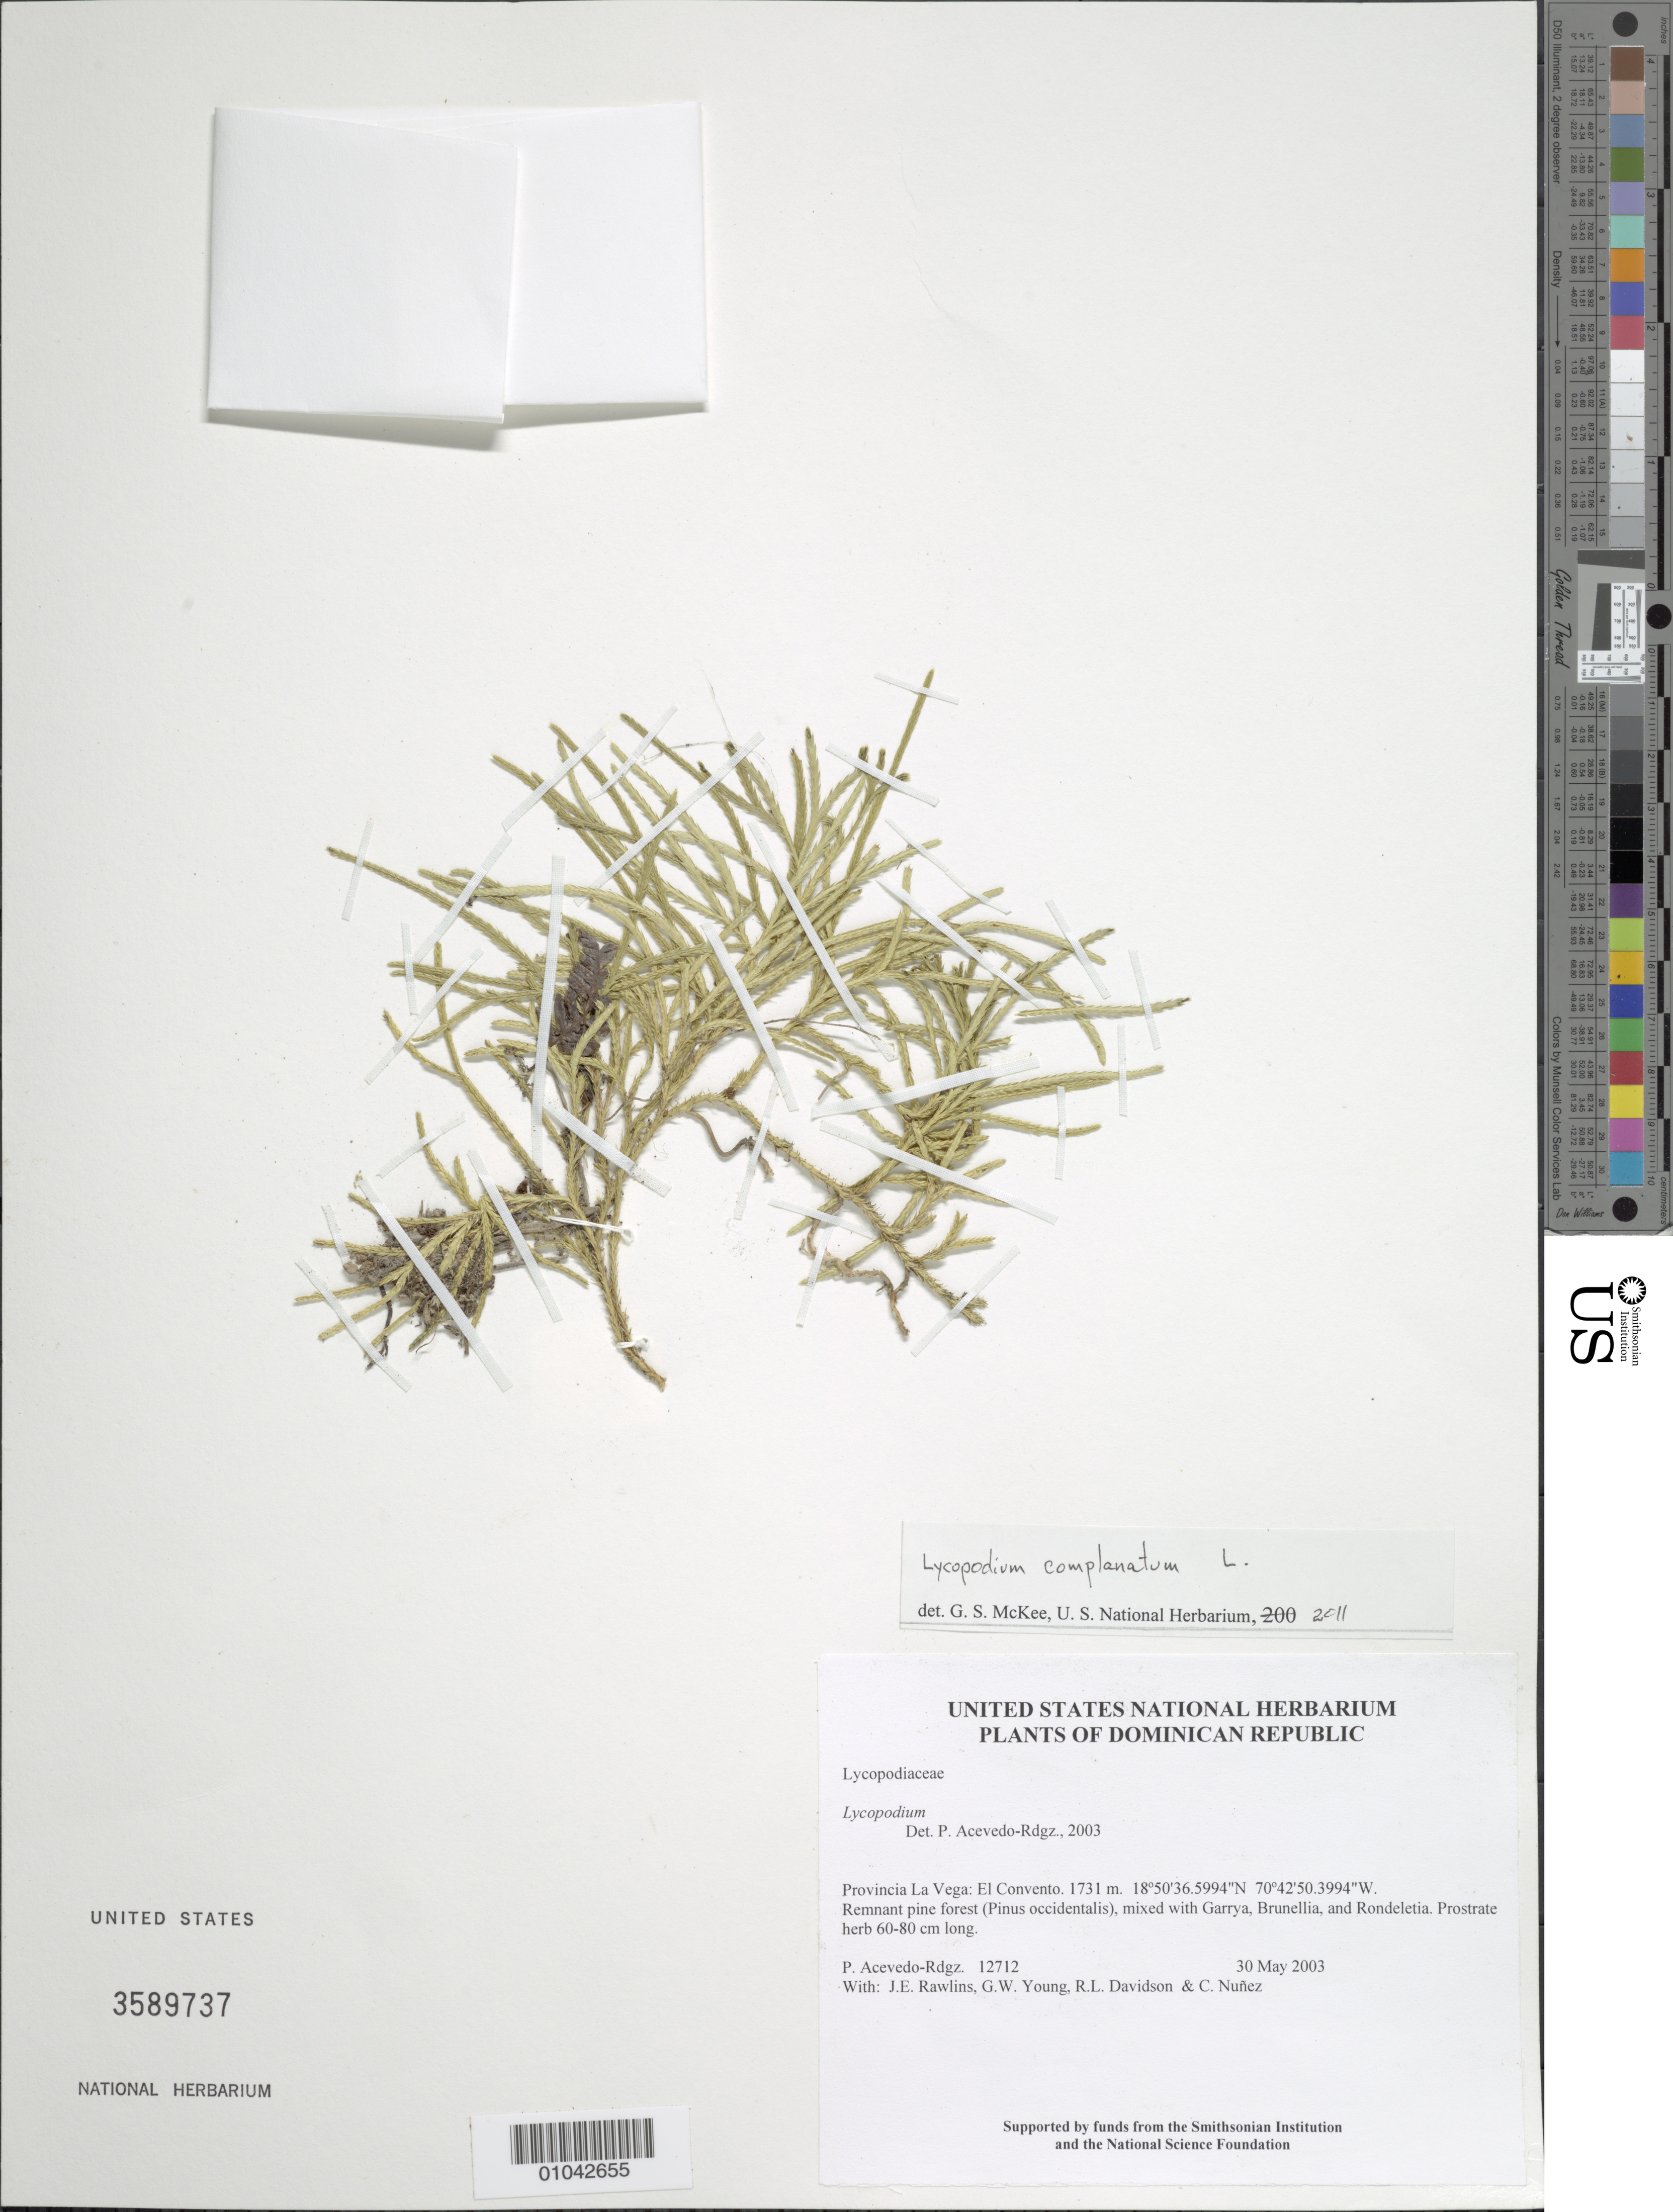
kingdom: Plantae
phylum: Tracheophyta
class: Lycopodiopsida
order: Lycopodiales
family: Lycopodiaceae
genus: Diphasiastrum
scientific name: Diphasiastrum thyoides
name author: (Humb. & Bonpl. ex Willd.) Holub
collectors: P. Acevedo-Rodr., J. Rawlins, G. Young, R. Davidson & C. Nunez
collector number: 12712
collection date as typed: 30 May 2003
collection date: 2003-05-30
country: Dominican Republic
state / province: La Vega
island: Hispaniola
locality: El Convento.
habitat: Remnant pine forest (Pinus occidentalis), mixed with Garrya, Brunellia, and Rondeletia.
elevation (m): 1731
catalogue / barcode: US 3589737